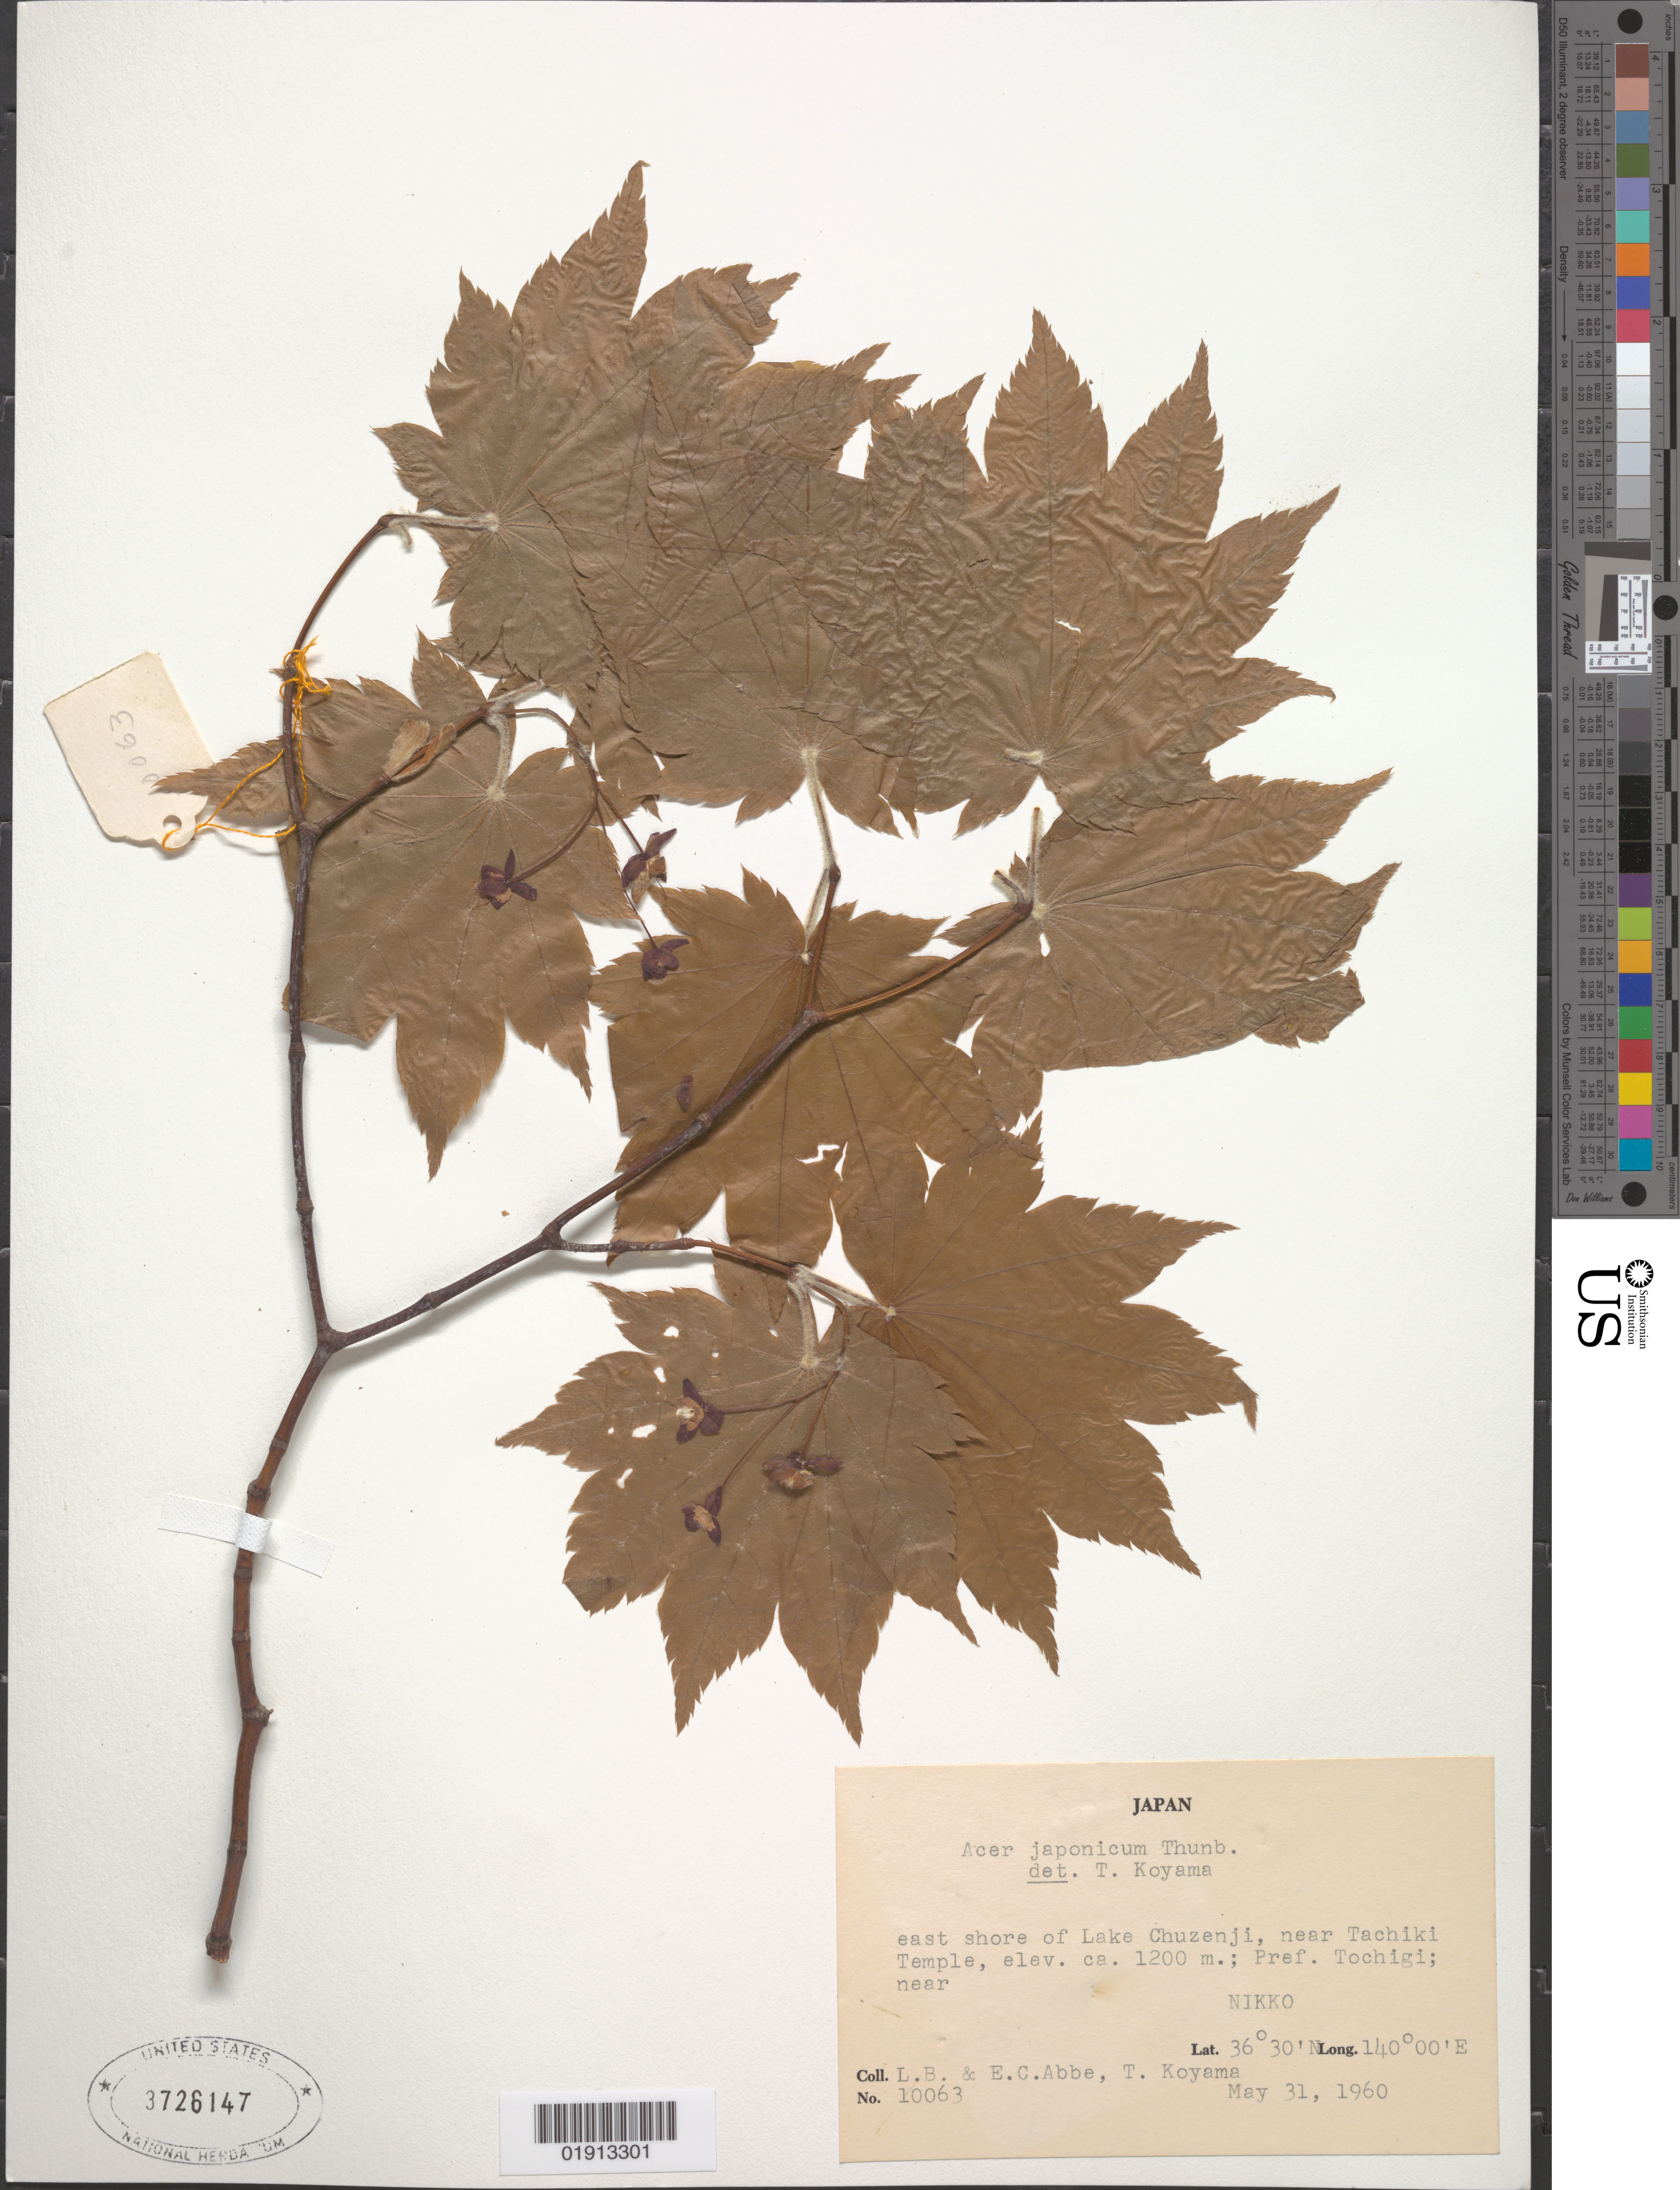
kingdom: Plantae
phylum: Tracheophyta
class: Magnoliopsida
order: Sapindales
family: Sapindaceae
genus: Acer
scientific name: Acer japonicum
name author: Thunb.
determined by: Koyama, Tetsuo M.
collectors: L. B. Abbe, E. C. Abbe & T. Koyama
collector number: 10063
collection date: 1960-05-31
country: Japan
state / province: Totigi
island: Honshu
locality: East shore of Lake Chuzenji, near Tachiki Temple, near Nikko.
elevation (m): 1200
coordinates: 36 30 N, 140 00 E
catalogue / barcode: US 3726147